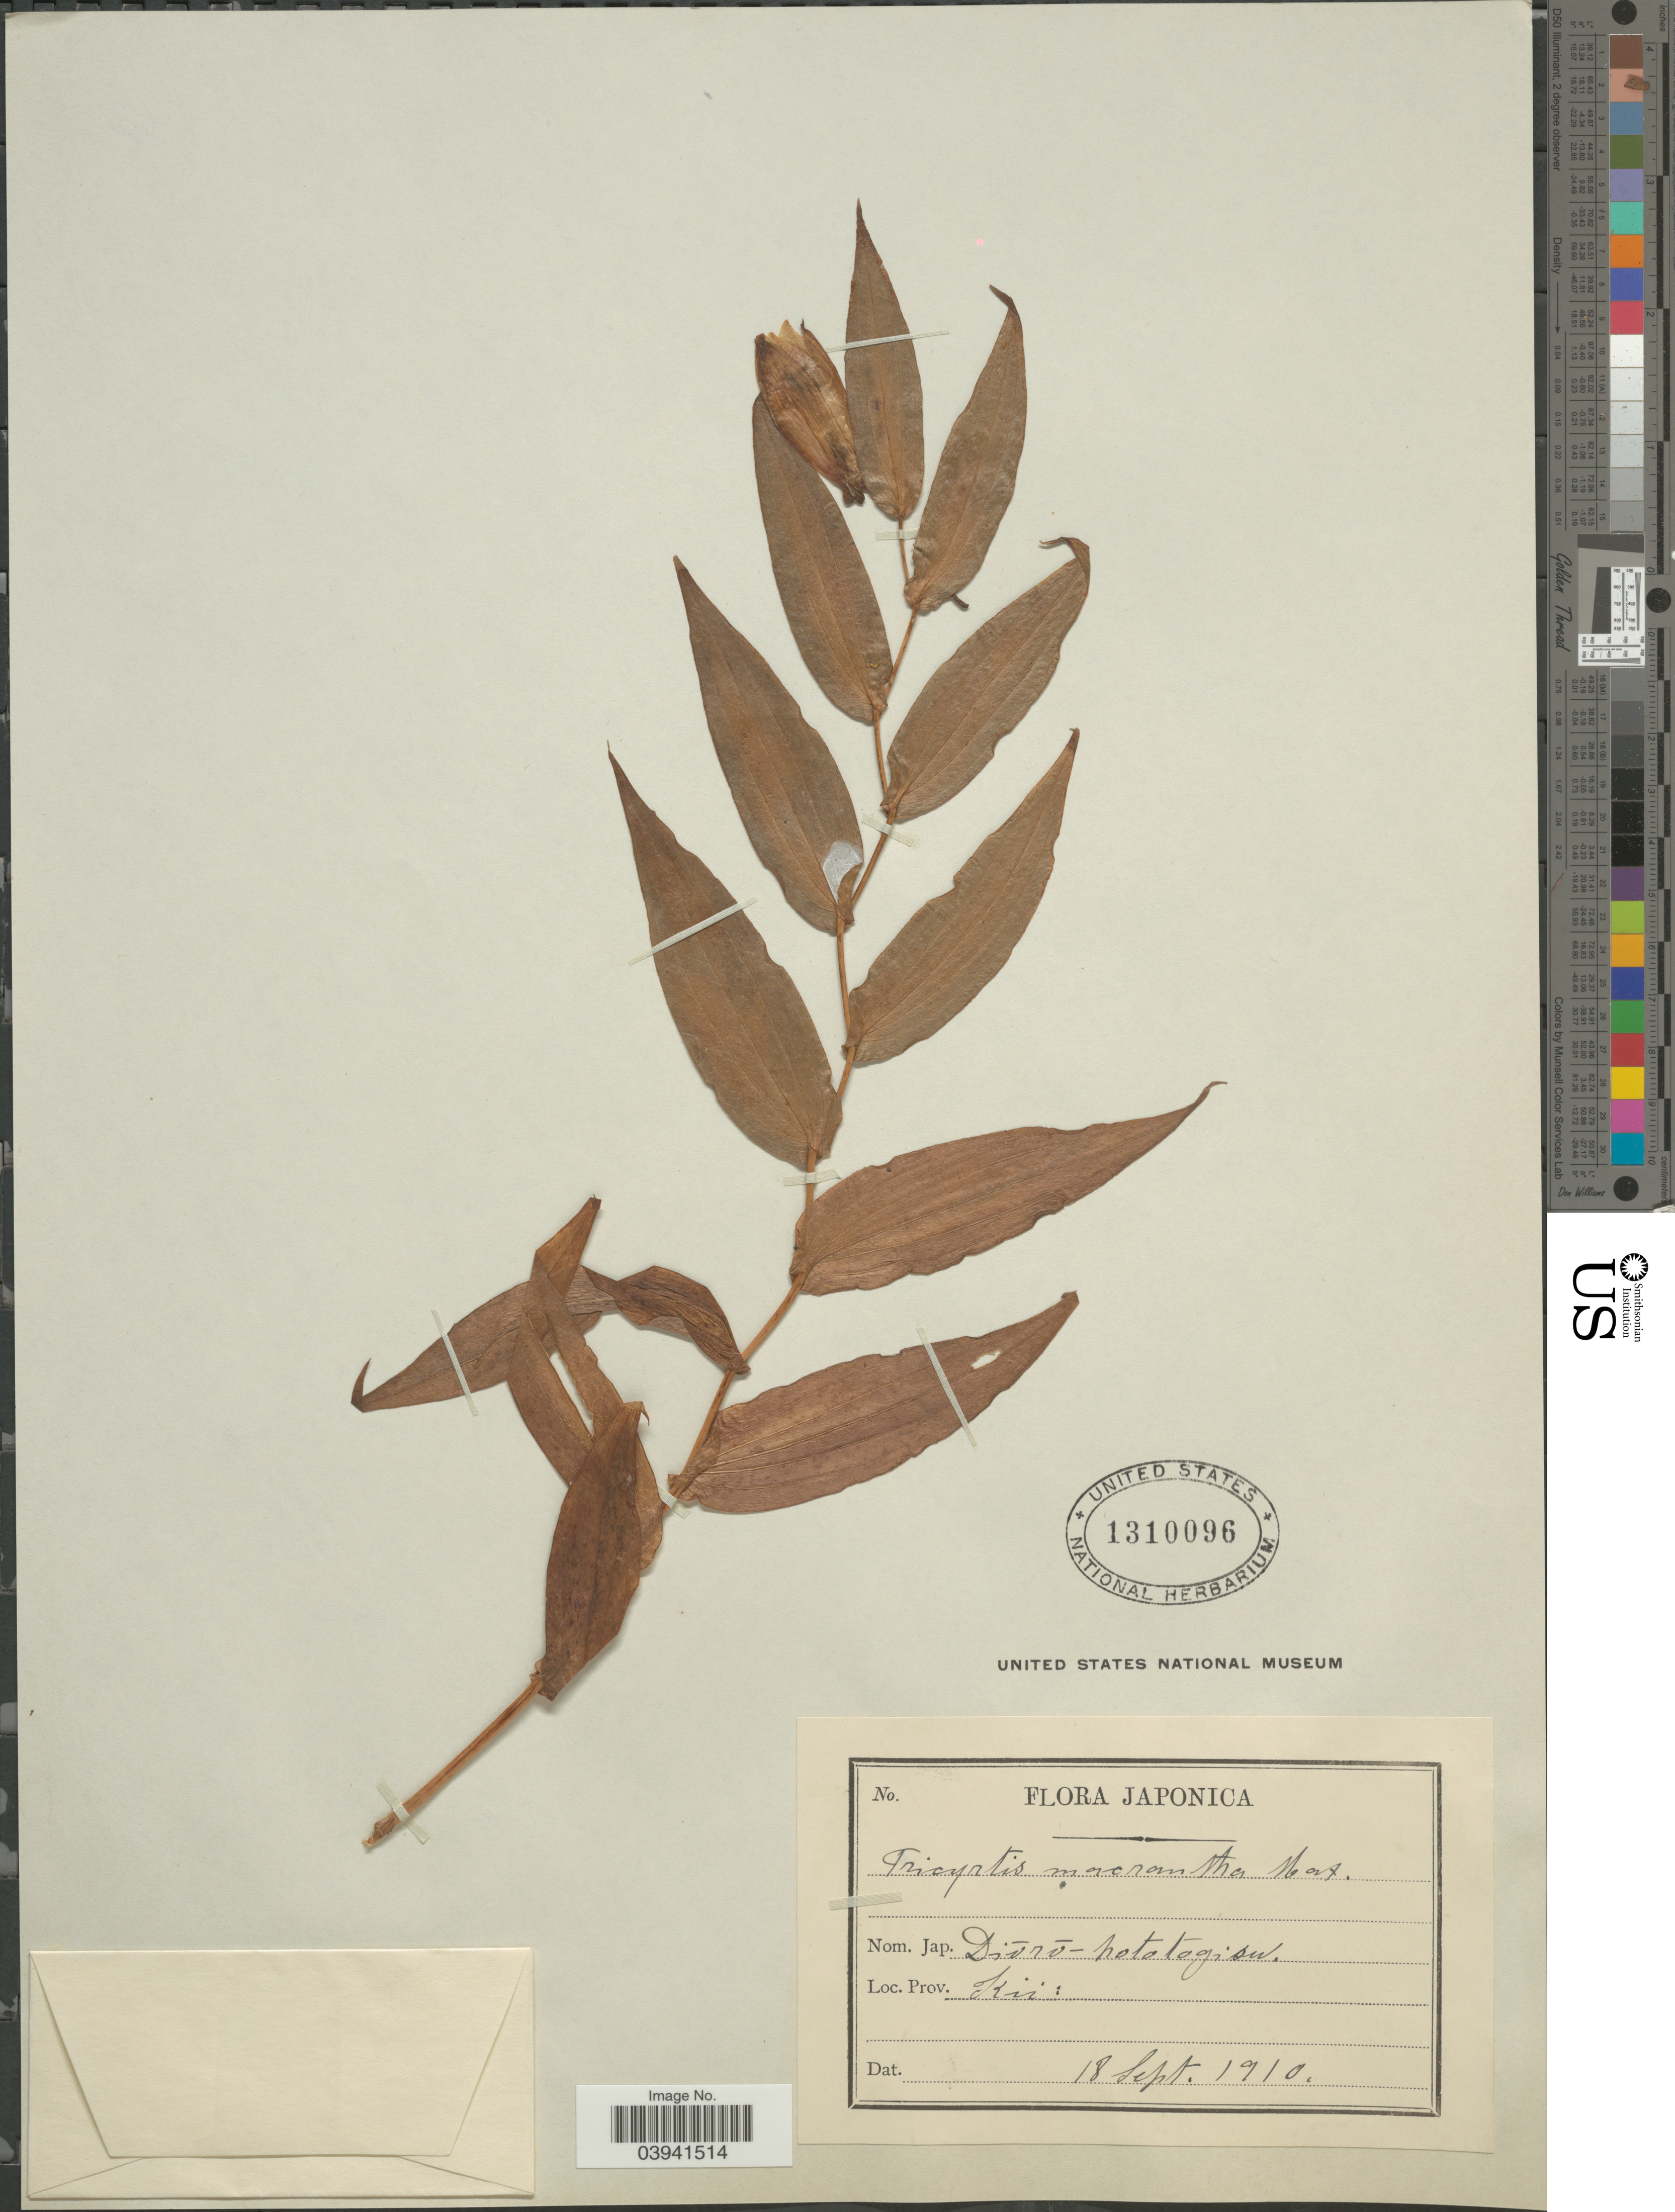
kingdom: Plantae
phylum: Tracheophyta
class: Liliopsida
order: Liliales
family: Liliaceae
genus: Tricyrtis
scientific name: Tricyrtis macrantha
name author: Maxim.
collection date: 1910-09-18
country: Japan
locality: Loc.Prov. Kii.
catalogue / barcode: US 1310096